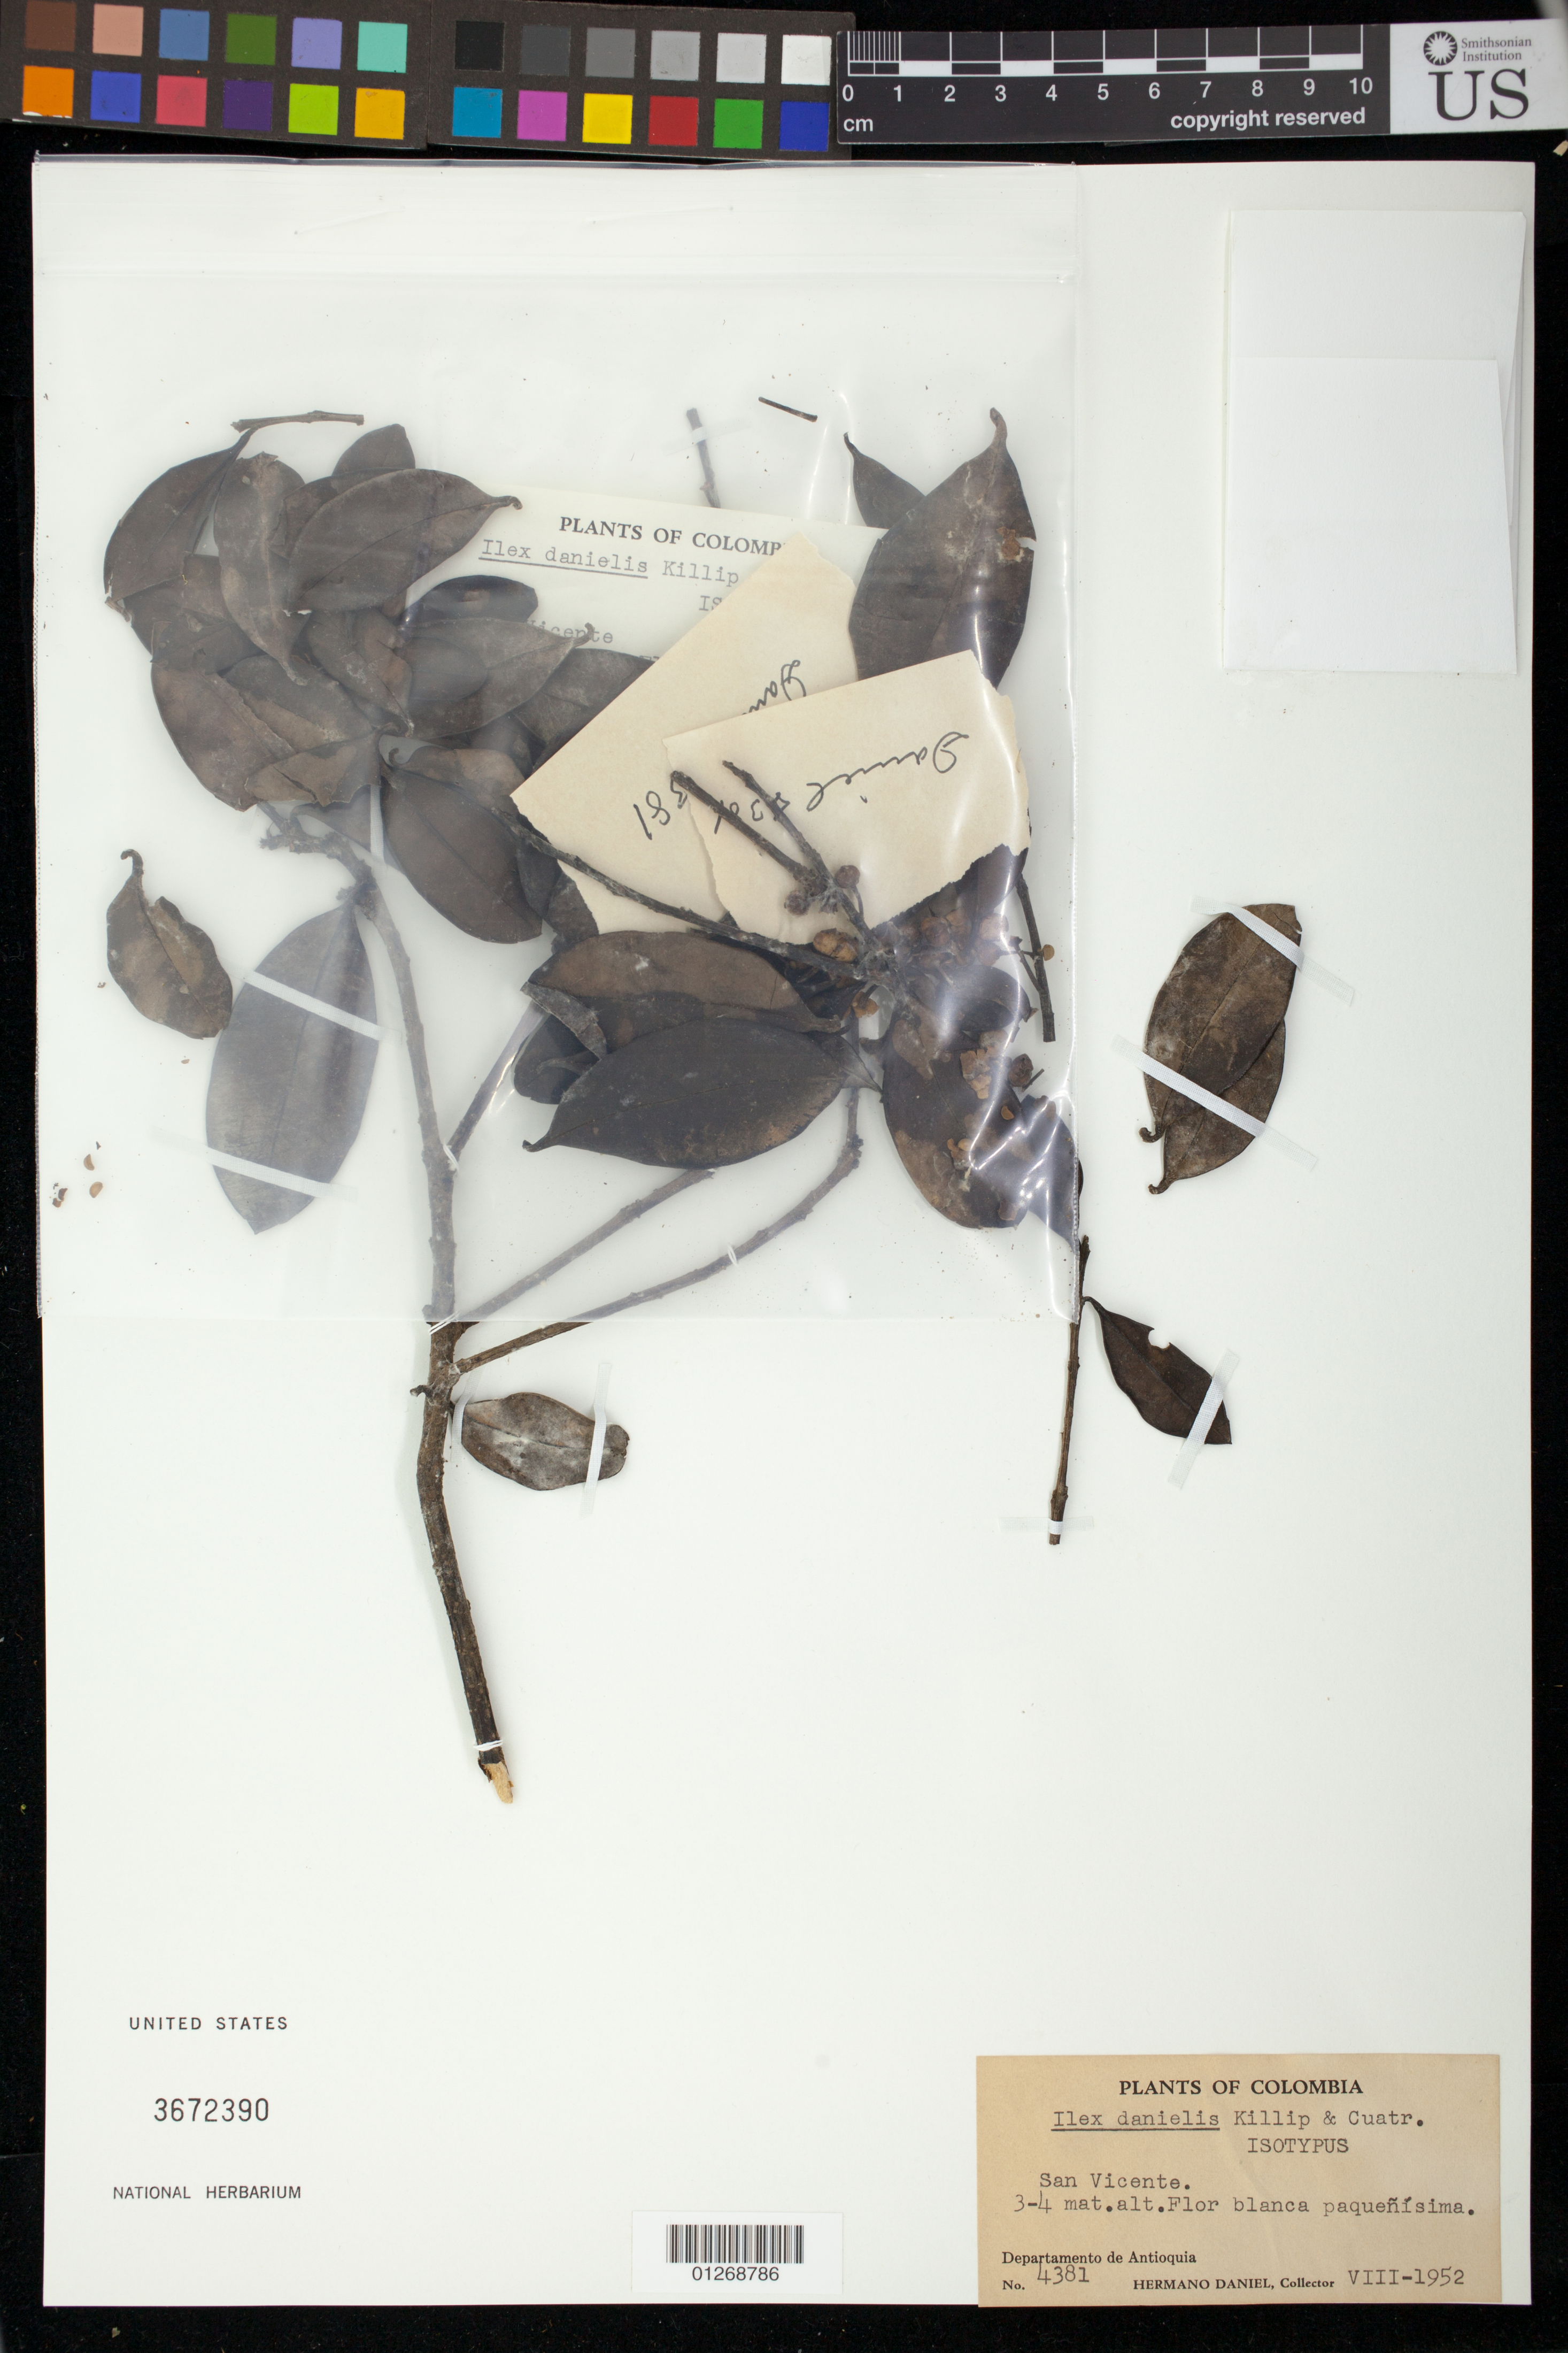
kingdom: Plantae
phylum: Tracheophyta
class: Magnoliopsida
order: Aquifoliales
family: Aquifoliaceae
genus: Ilex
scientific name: Ilex danielis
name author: Killip & Cuatrec.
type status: Isotype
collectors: Bro. Daniel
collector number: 4381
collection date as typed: Aug 1952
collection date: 1952-08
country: Colombia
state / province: Antioquia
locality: San Vicente.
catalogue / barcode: US 3672390